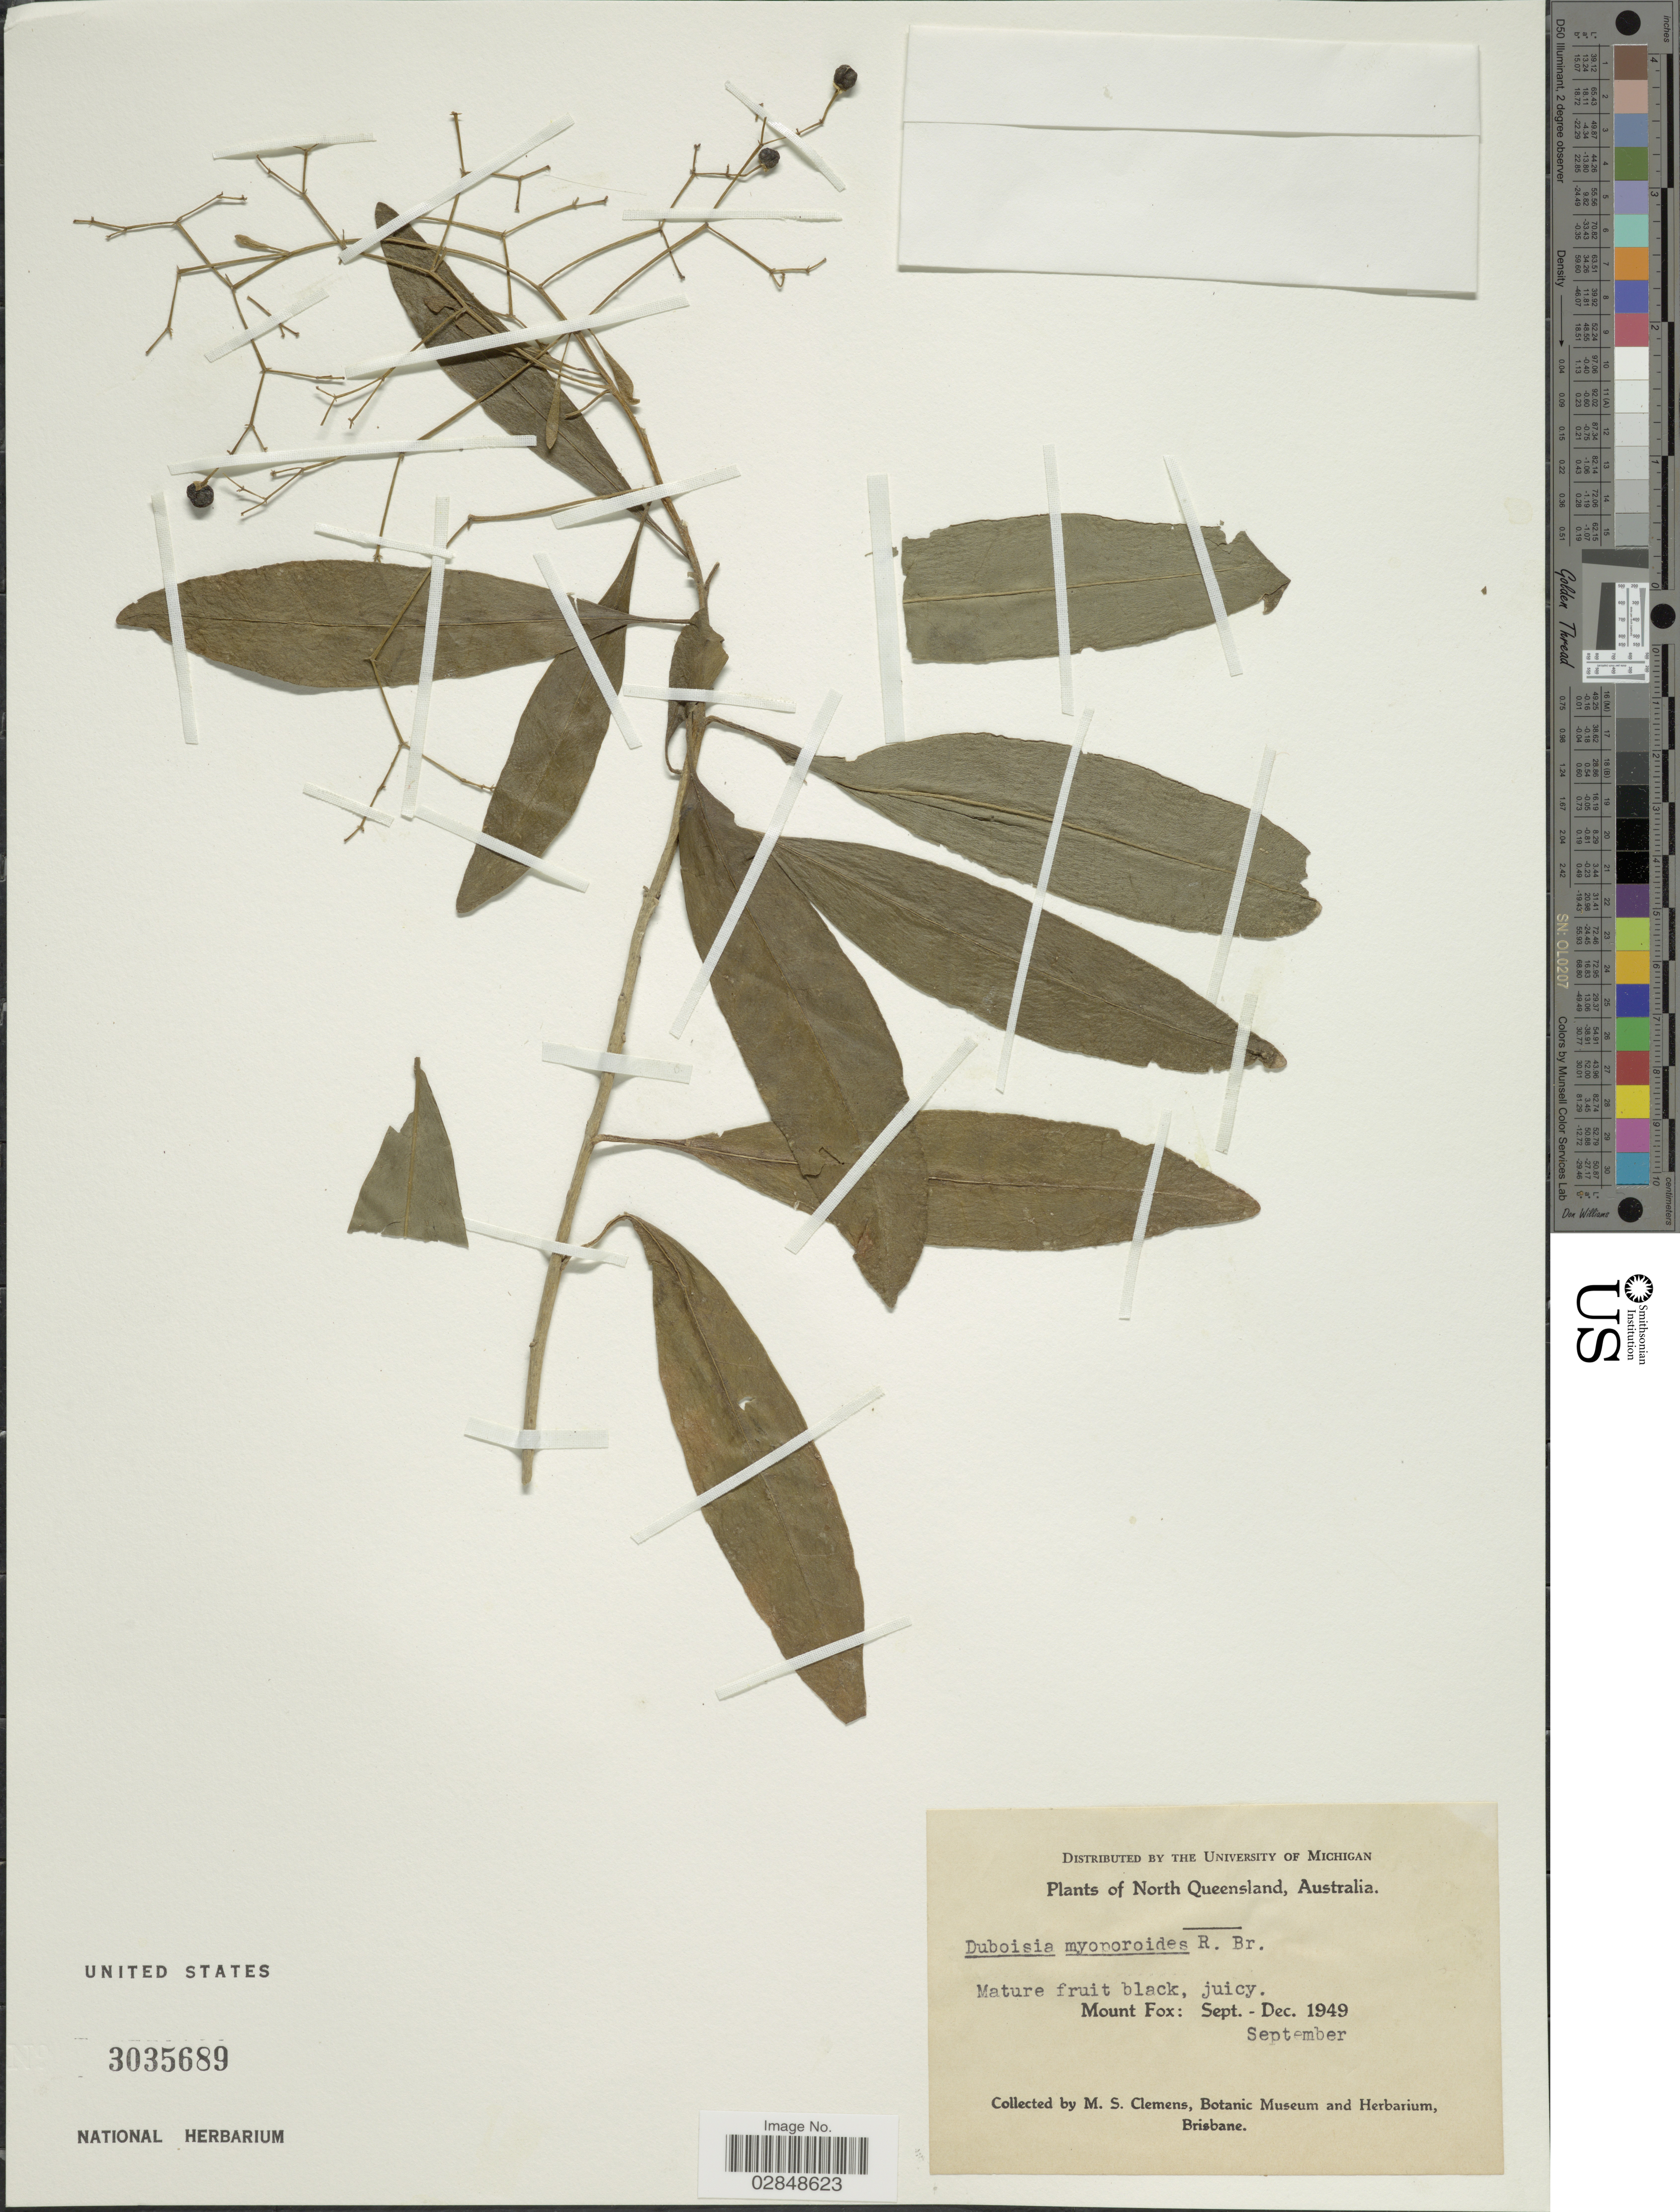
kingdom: Plantae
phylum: Tracheophyta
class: Magnoliopsida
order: Solanales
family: Solanaceae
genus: Duboisia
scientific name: Duboisia myoporoides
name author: R. Br.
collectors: M. S. Clemens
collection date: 1949-09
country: Australia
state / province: Queensland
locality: North Queensland. Mount Fox.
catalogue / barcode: US 3035689